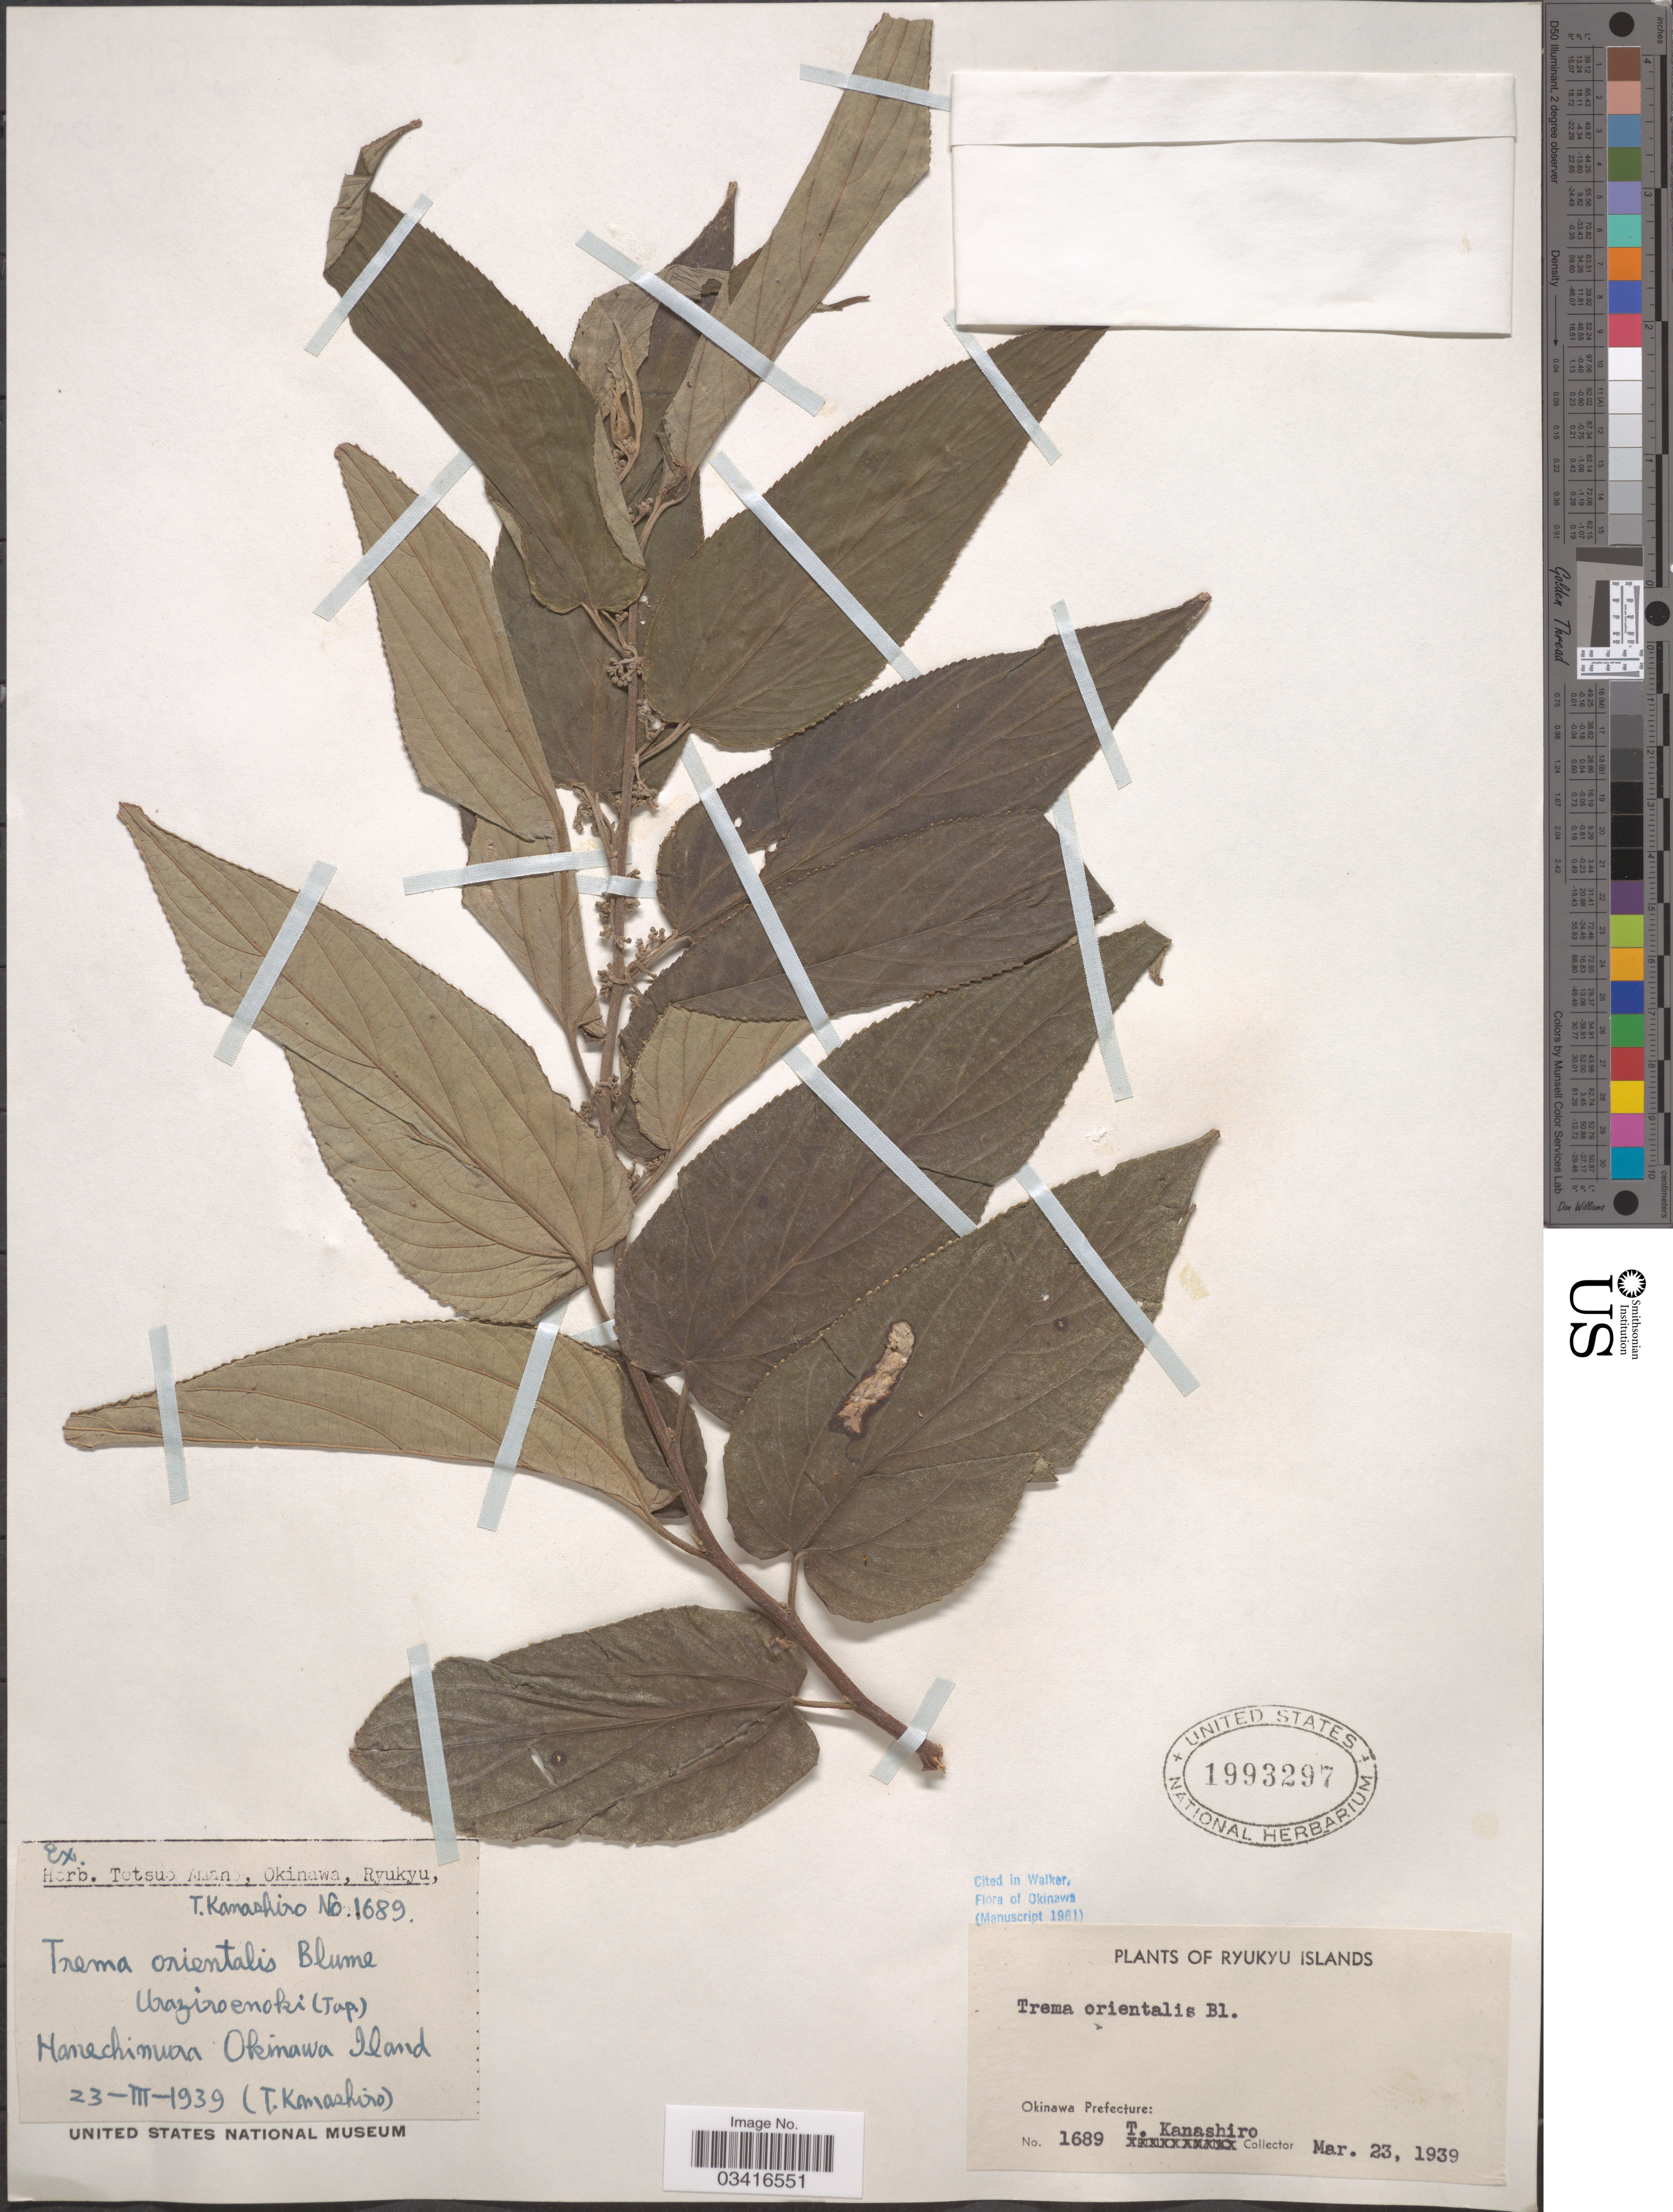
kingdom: Plantae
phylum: Tracheophyta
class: Magnoliopsida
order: Rosales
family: Cannabaceae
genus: Trema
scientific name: Trema orientale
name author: (L.) Blume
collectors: T. Kanashiro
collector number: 1689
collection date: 1939-03-23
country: Japan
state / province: Okinawa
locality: Hanechinwaa Okinawa Iland. Okinawa Prefecture.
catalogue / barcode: US 1993297